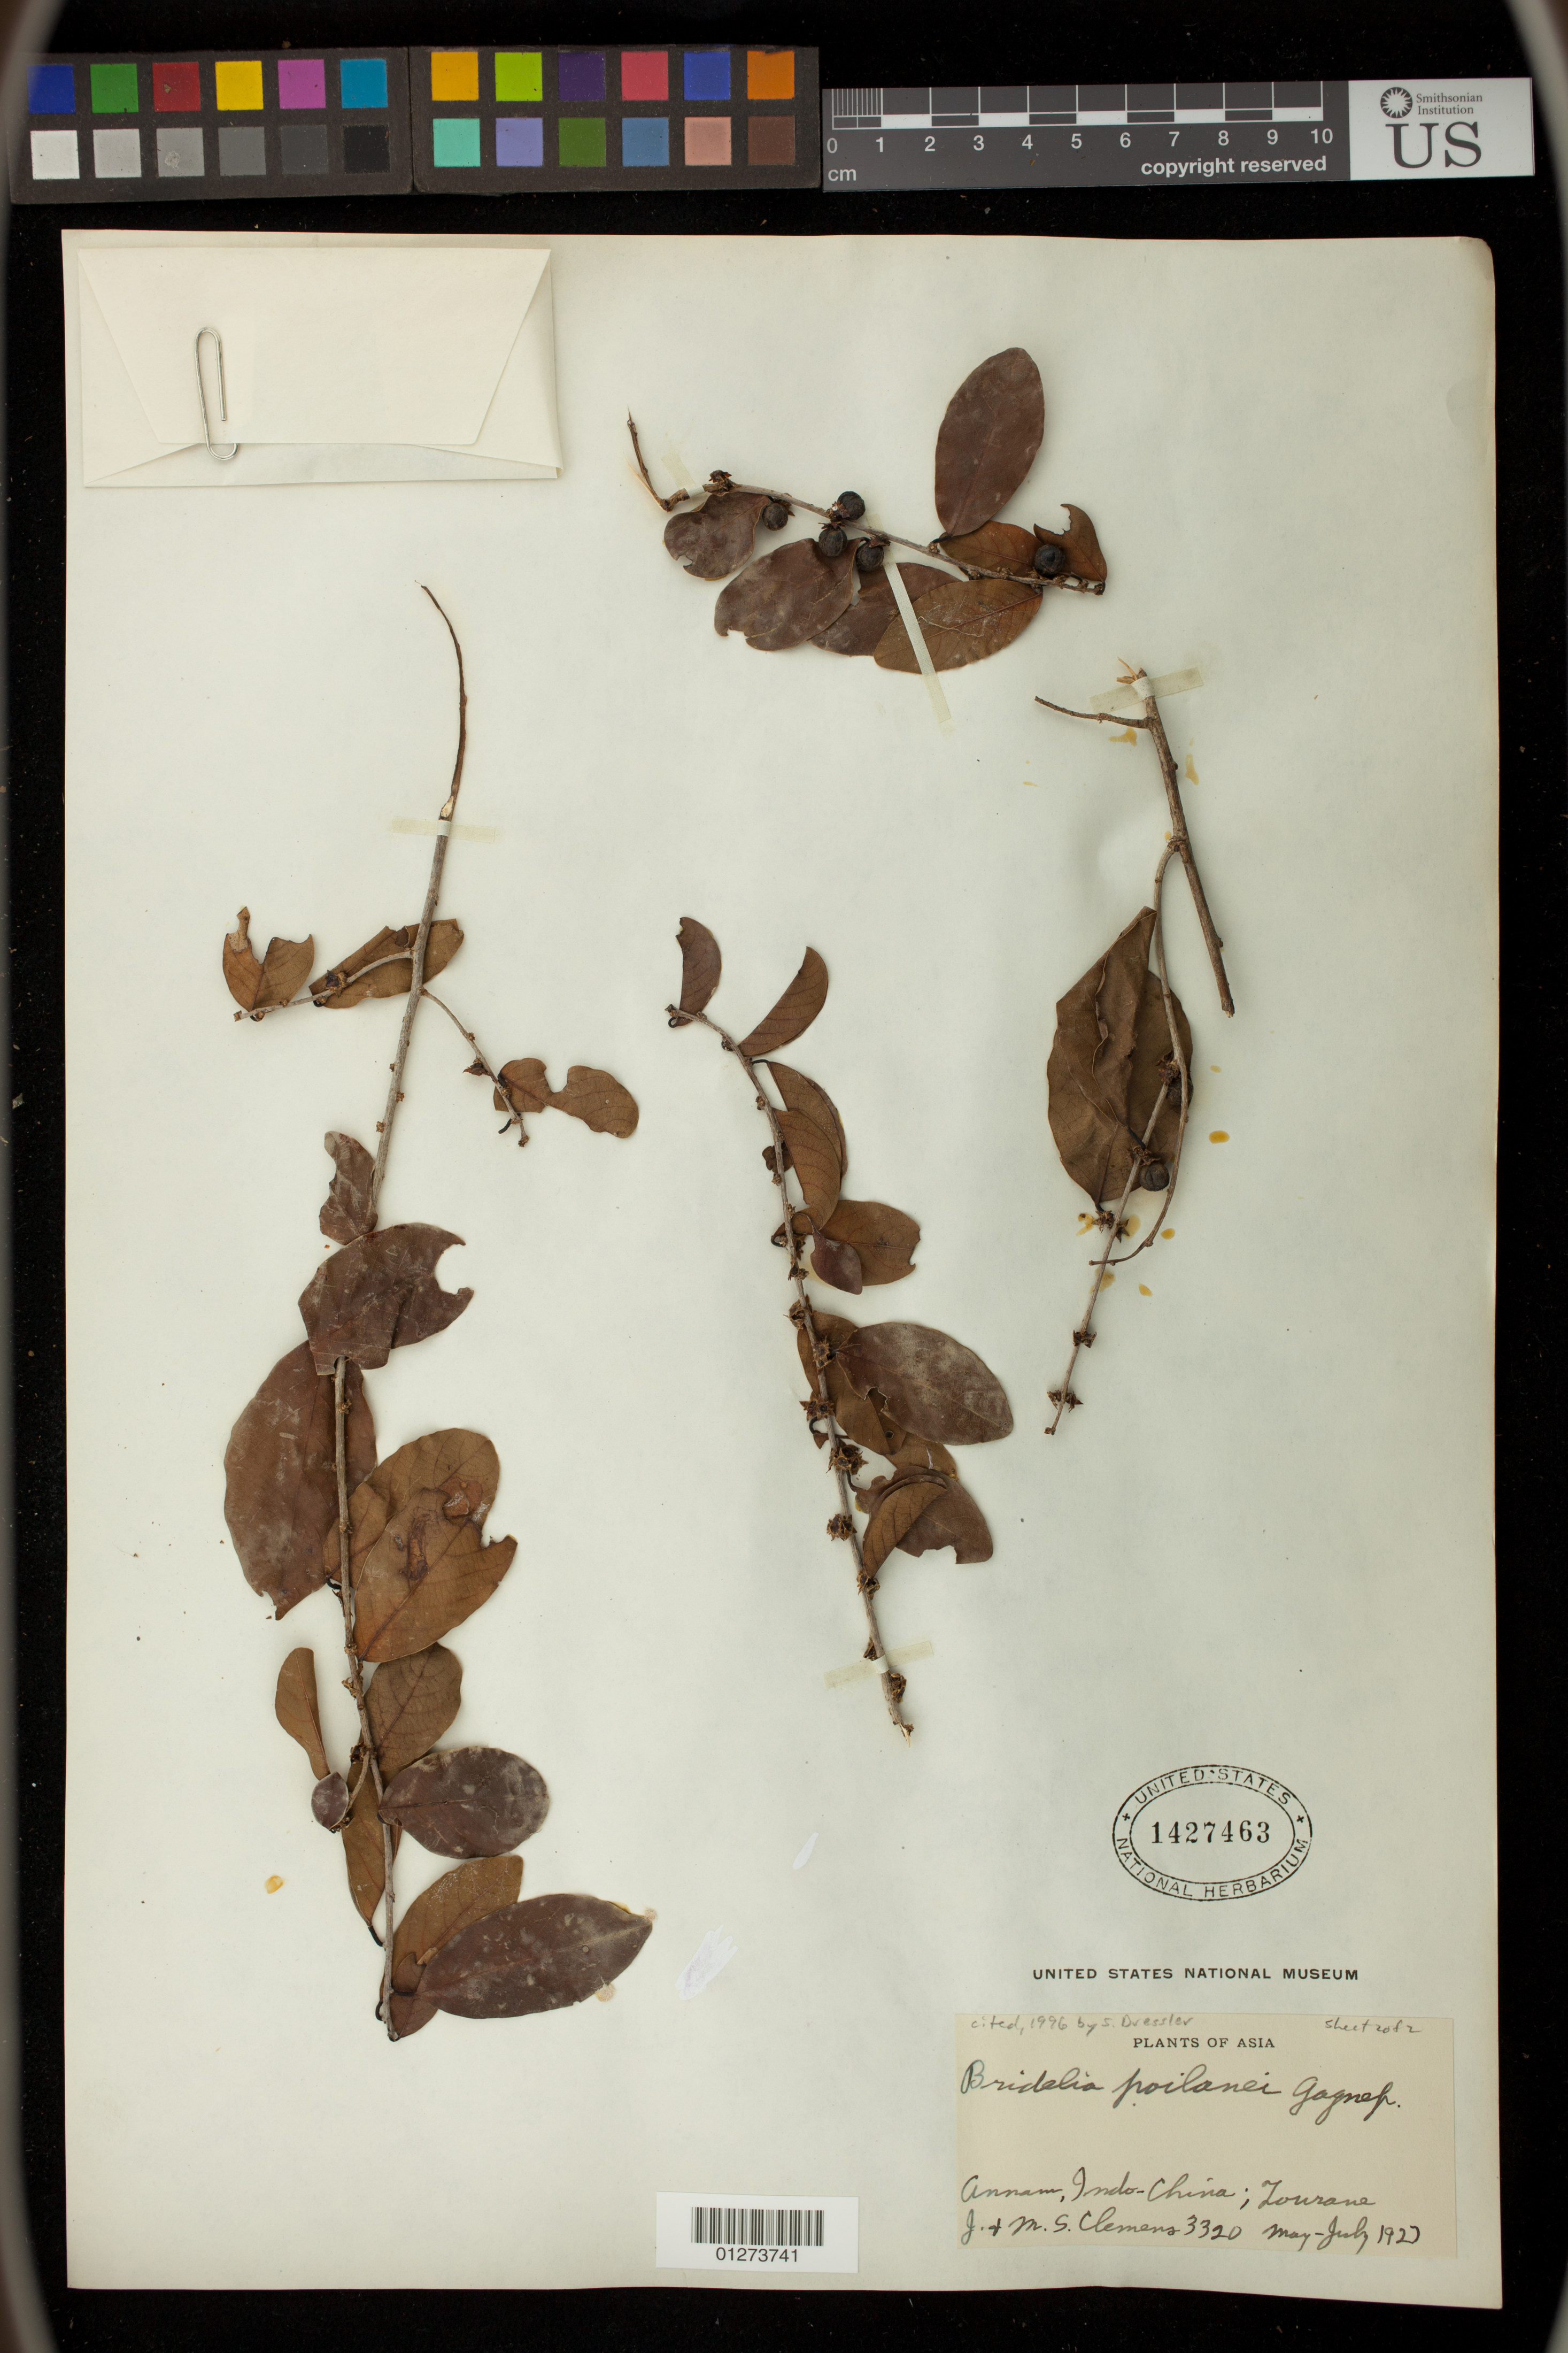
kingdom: Plantae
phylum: Tracheophyta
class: Magnoliopsida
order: Malpighiales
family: Phyllanthaceae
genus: Bridelia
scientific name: Bridelia poilanei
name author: Gagnep.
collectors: J. Clemens & M. S. Clemens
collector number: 3320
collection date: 1923-05/1923-07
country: Vietnam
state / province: Da Nang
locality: Annam, Indo-China; Tourane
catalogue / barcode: US 1427463